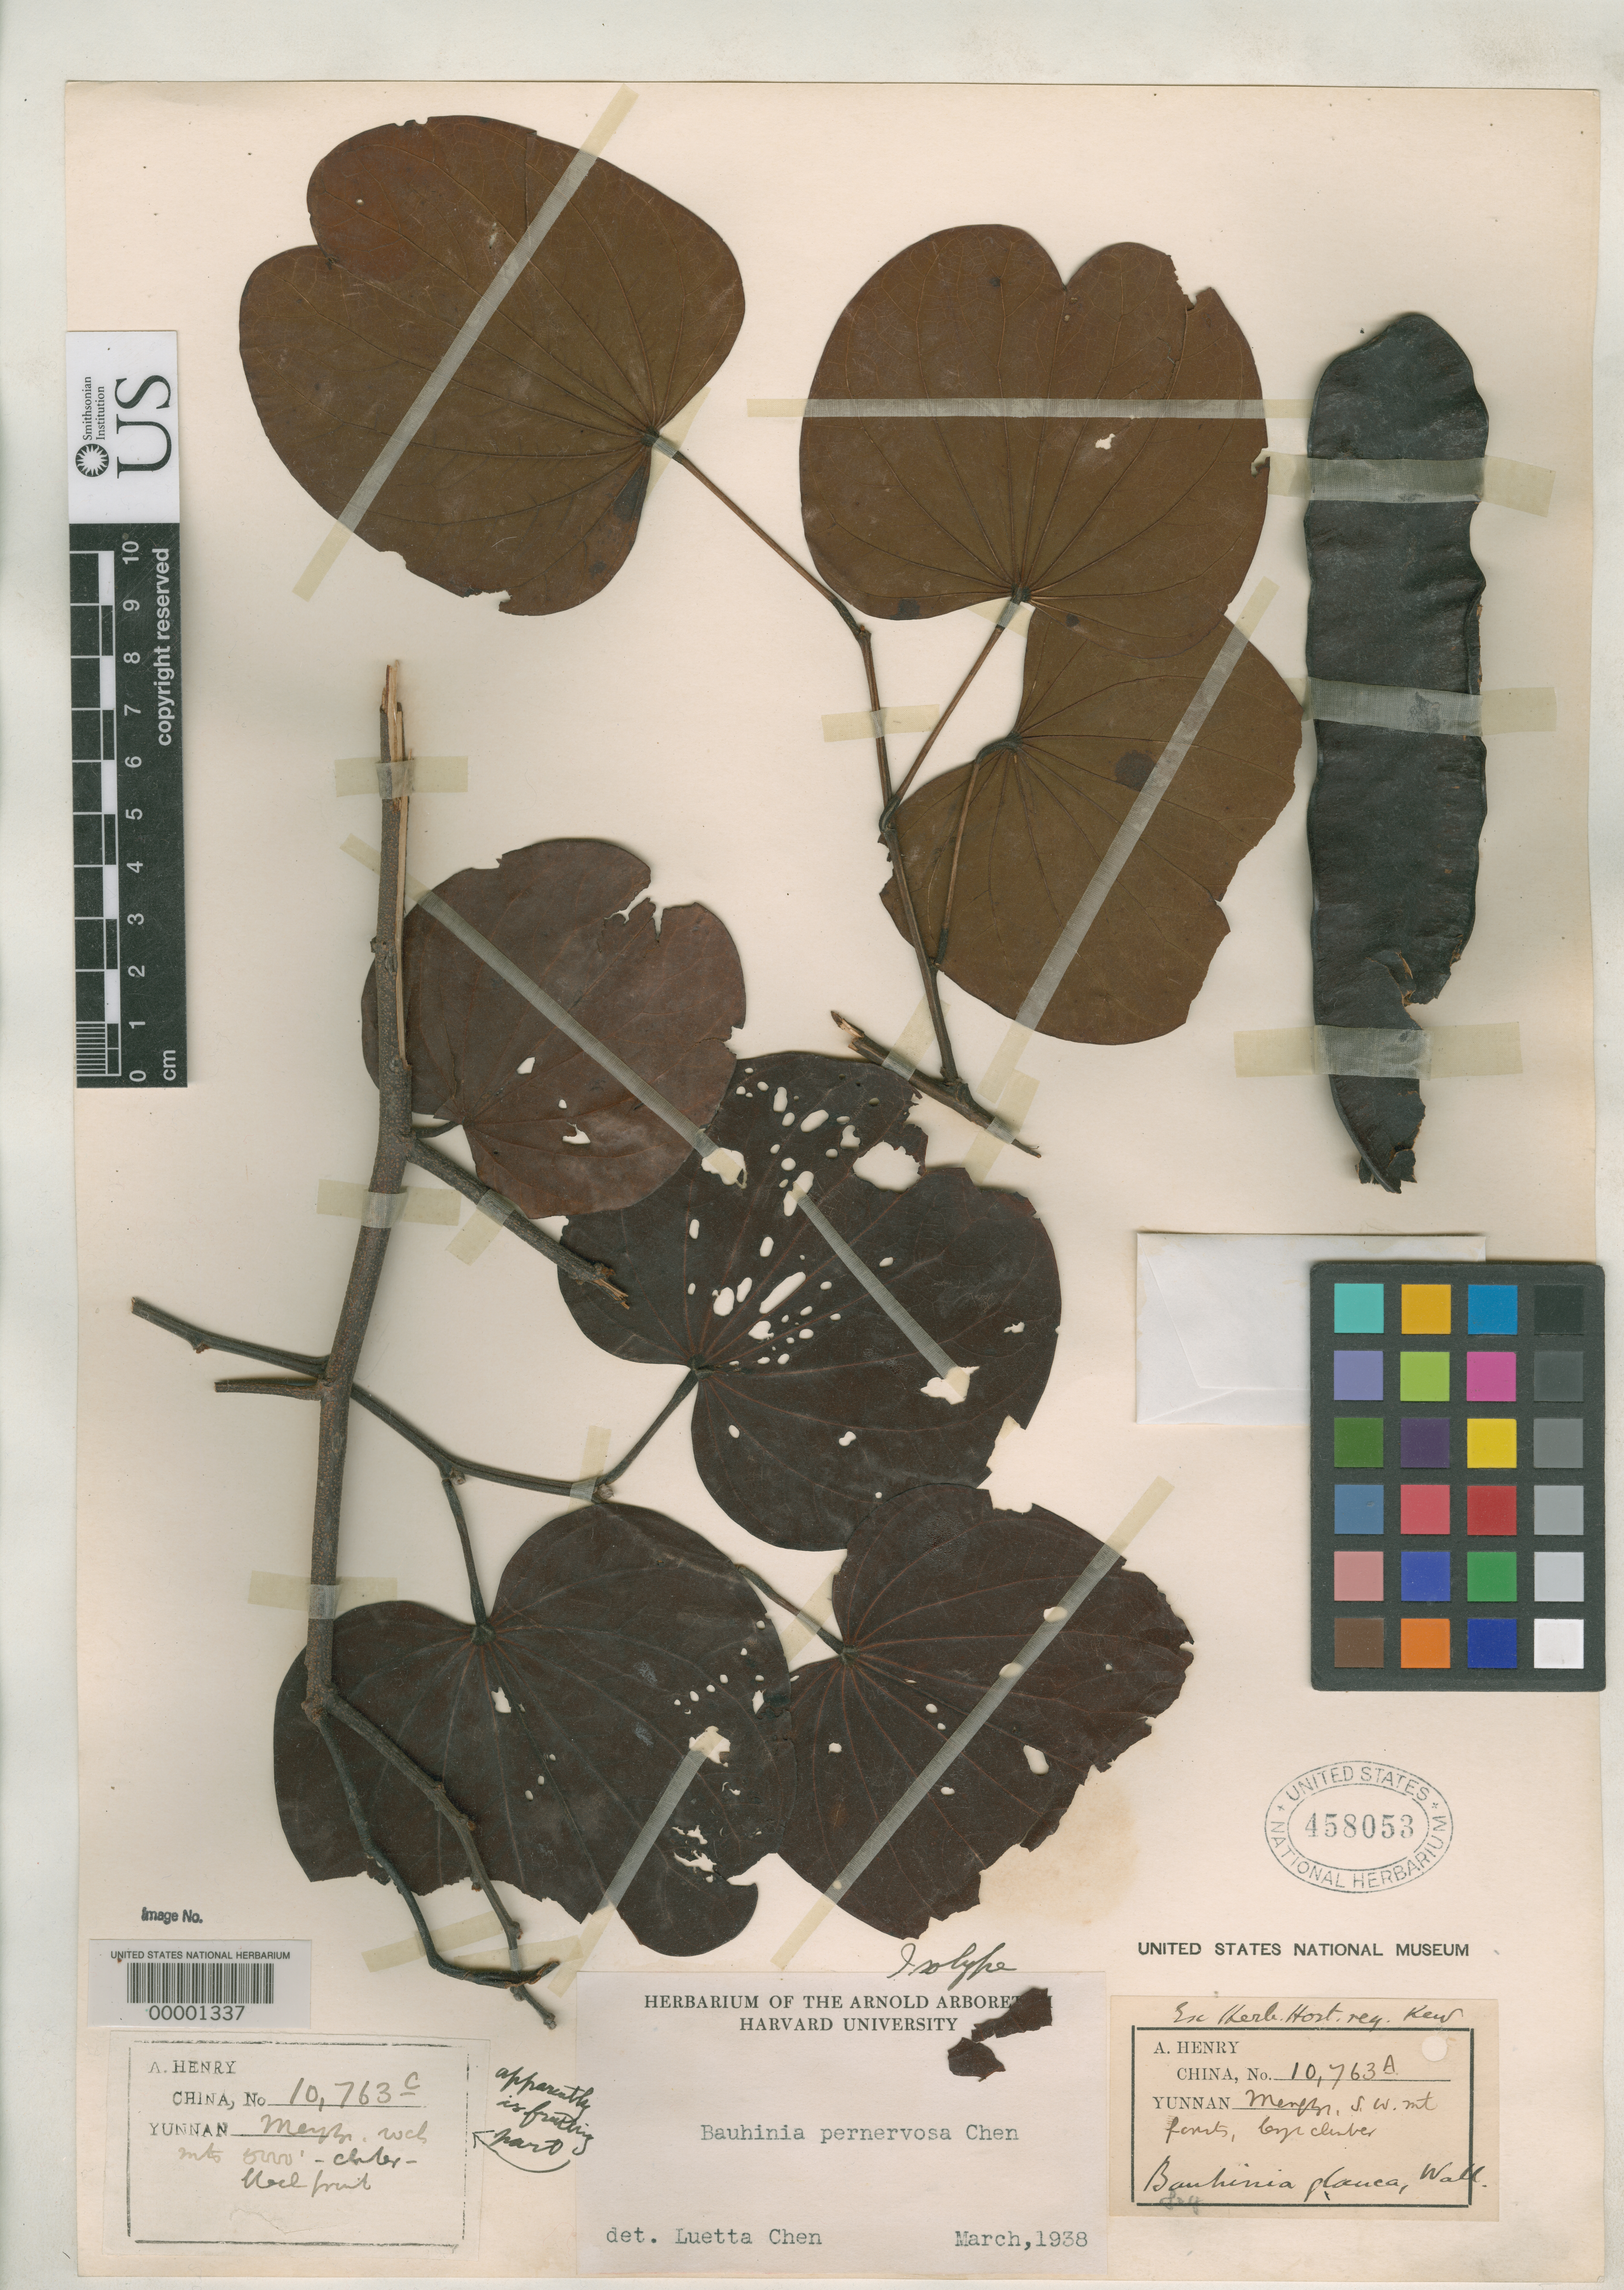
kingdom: Plantae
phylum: Tracheophyta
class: Magnoliopsida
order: Fabales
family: Fabaceae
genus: Bauhinia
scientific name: Bauhinia pernervosa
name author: Luetta Chen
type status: Isotype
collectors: A. Henry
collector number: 10763 A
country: China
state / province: Yunnan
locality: Mengtse.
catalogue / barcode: US 458053